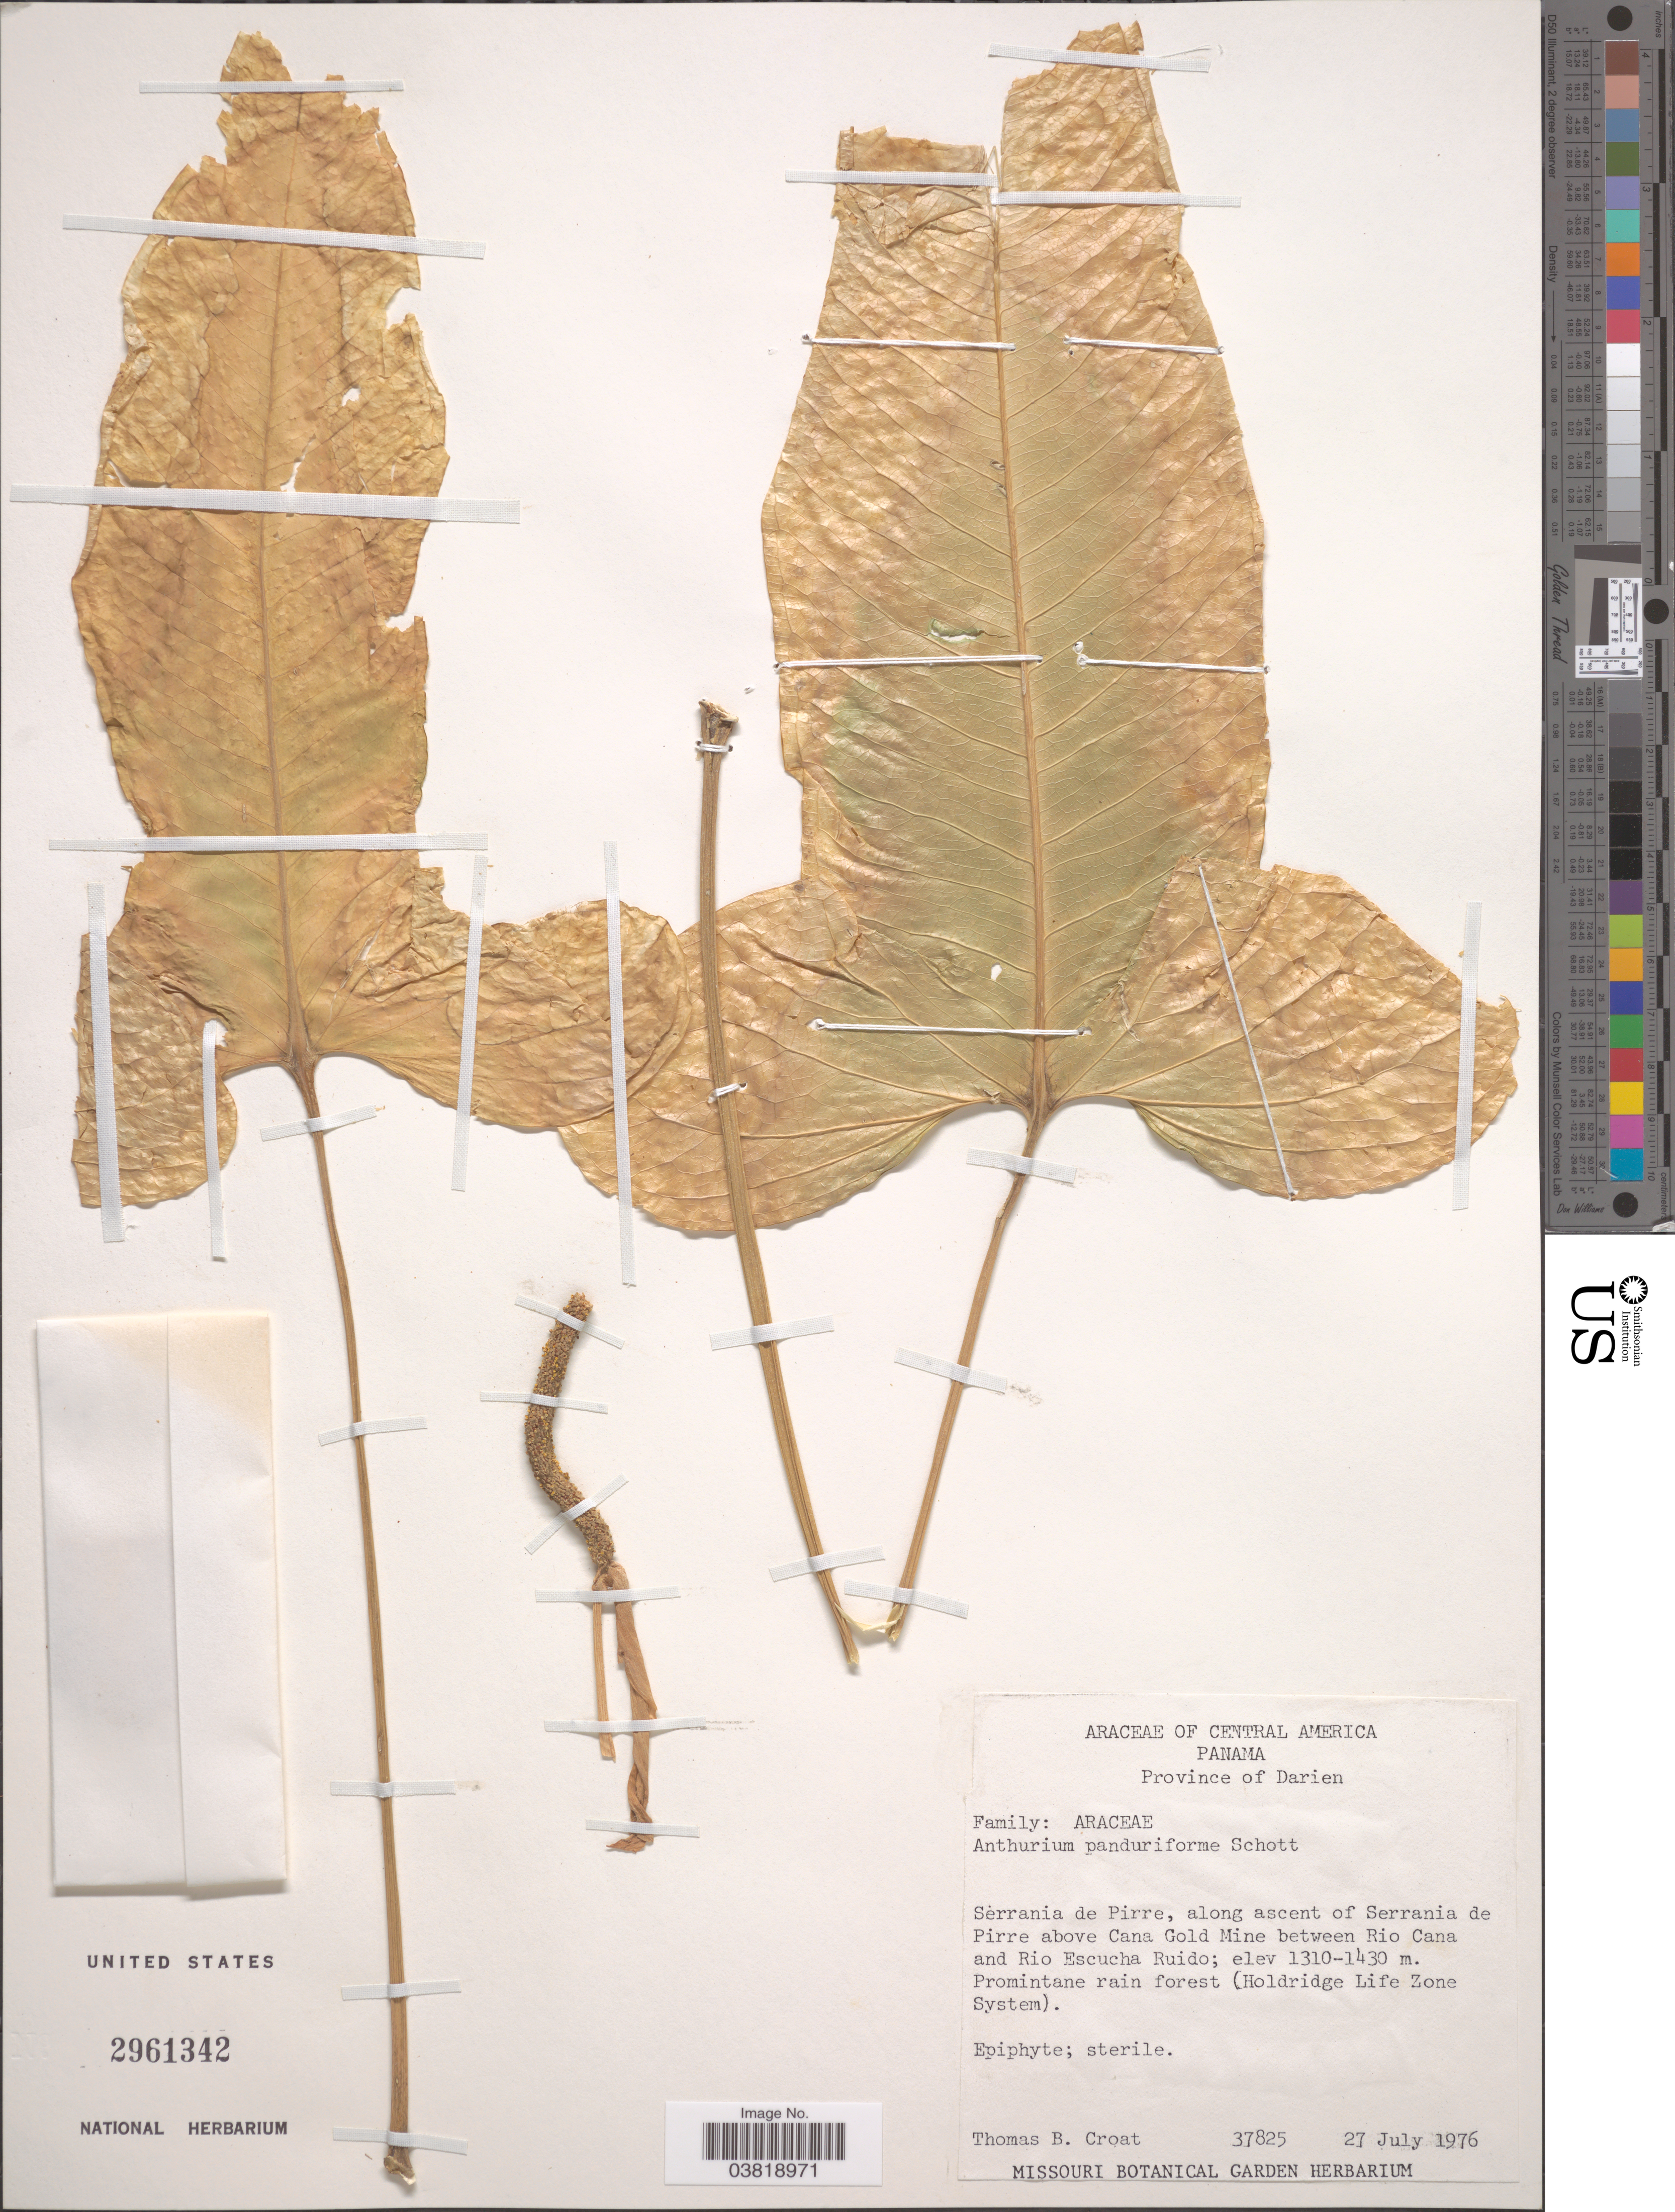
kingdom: Plantae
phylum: Tracheophyta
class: Liliopsida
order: Alismatales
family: Araceae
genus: Anthurium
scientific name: Anthurium panduriforme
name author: Schott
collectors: T. B. Croat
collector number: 37825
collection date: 1976-07-27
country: Panama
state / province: Darien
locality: Serrania de Pirre, along ascent of Serrania de Pirre above Cana Gold Mine between Rio Cana and Rio Escucha Ruido. (Holdridge Life Zone System).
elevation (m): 1310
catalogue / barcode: US 2961342